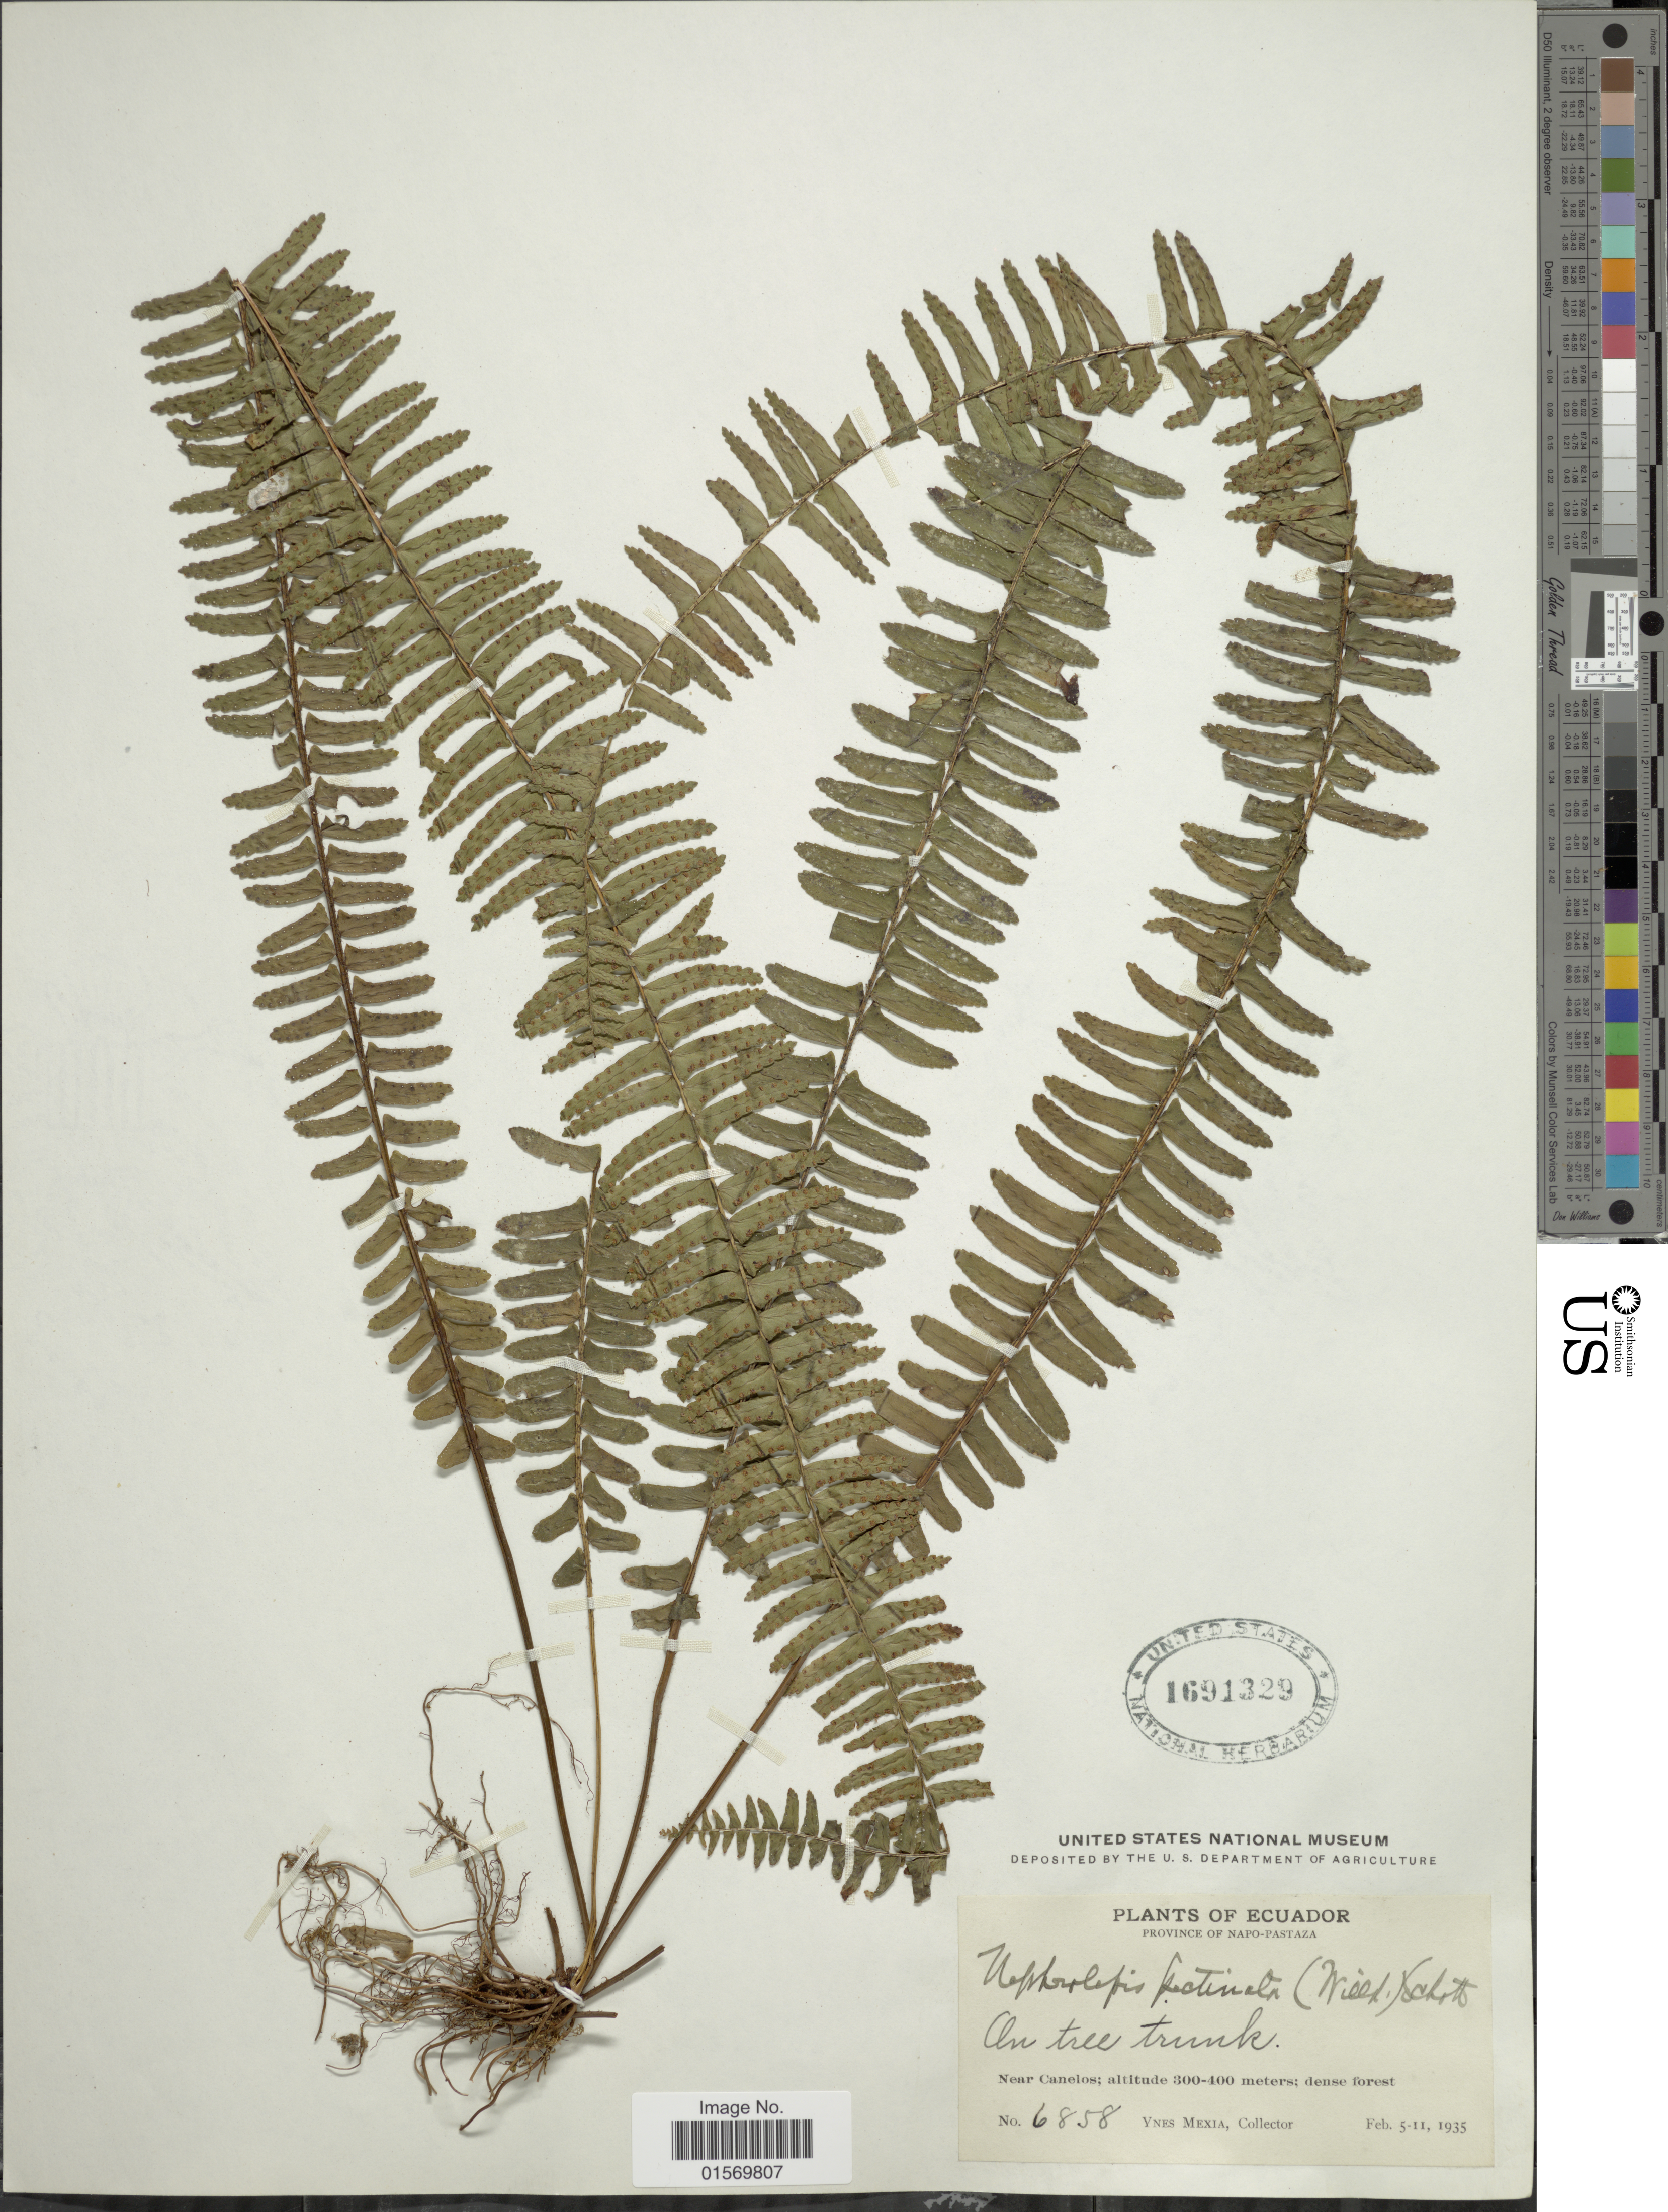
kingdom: Plantae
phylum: Tracheophyta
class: Polypodiopsida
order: Polypodiales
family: Nephrolepidaceae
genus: Nephrolepis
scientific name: Nephrolepis pectinata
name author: (Willd.) Schott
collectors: Y. Mexia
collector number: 6858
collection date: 1935-02-05/1935-02-11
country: Ecuador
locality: Province Napo-Pastaza, near Canelos.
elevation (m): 300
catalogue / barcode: US 1691329